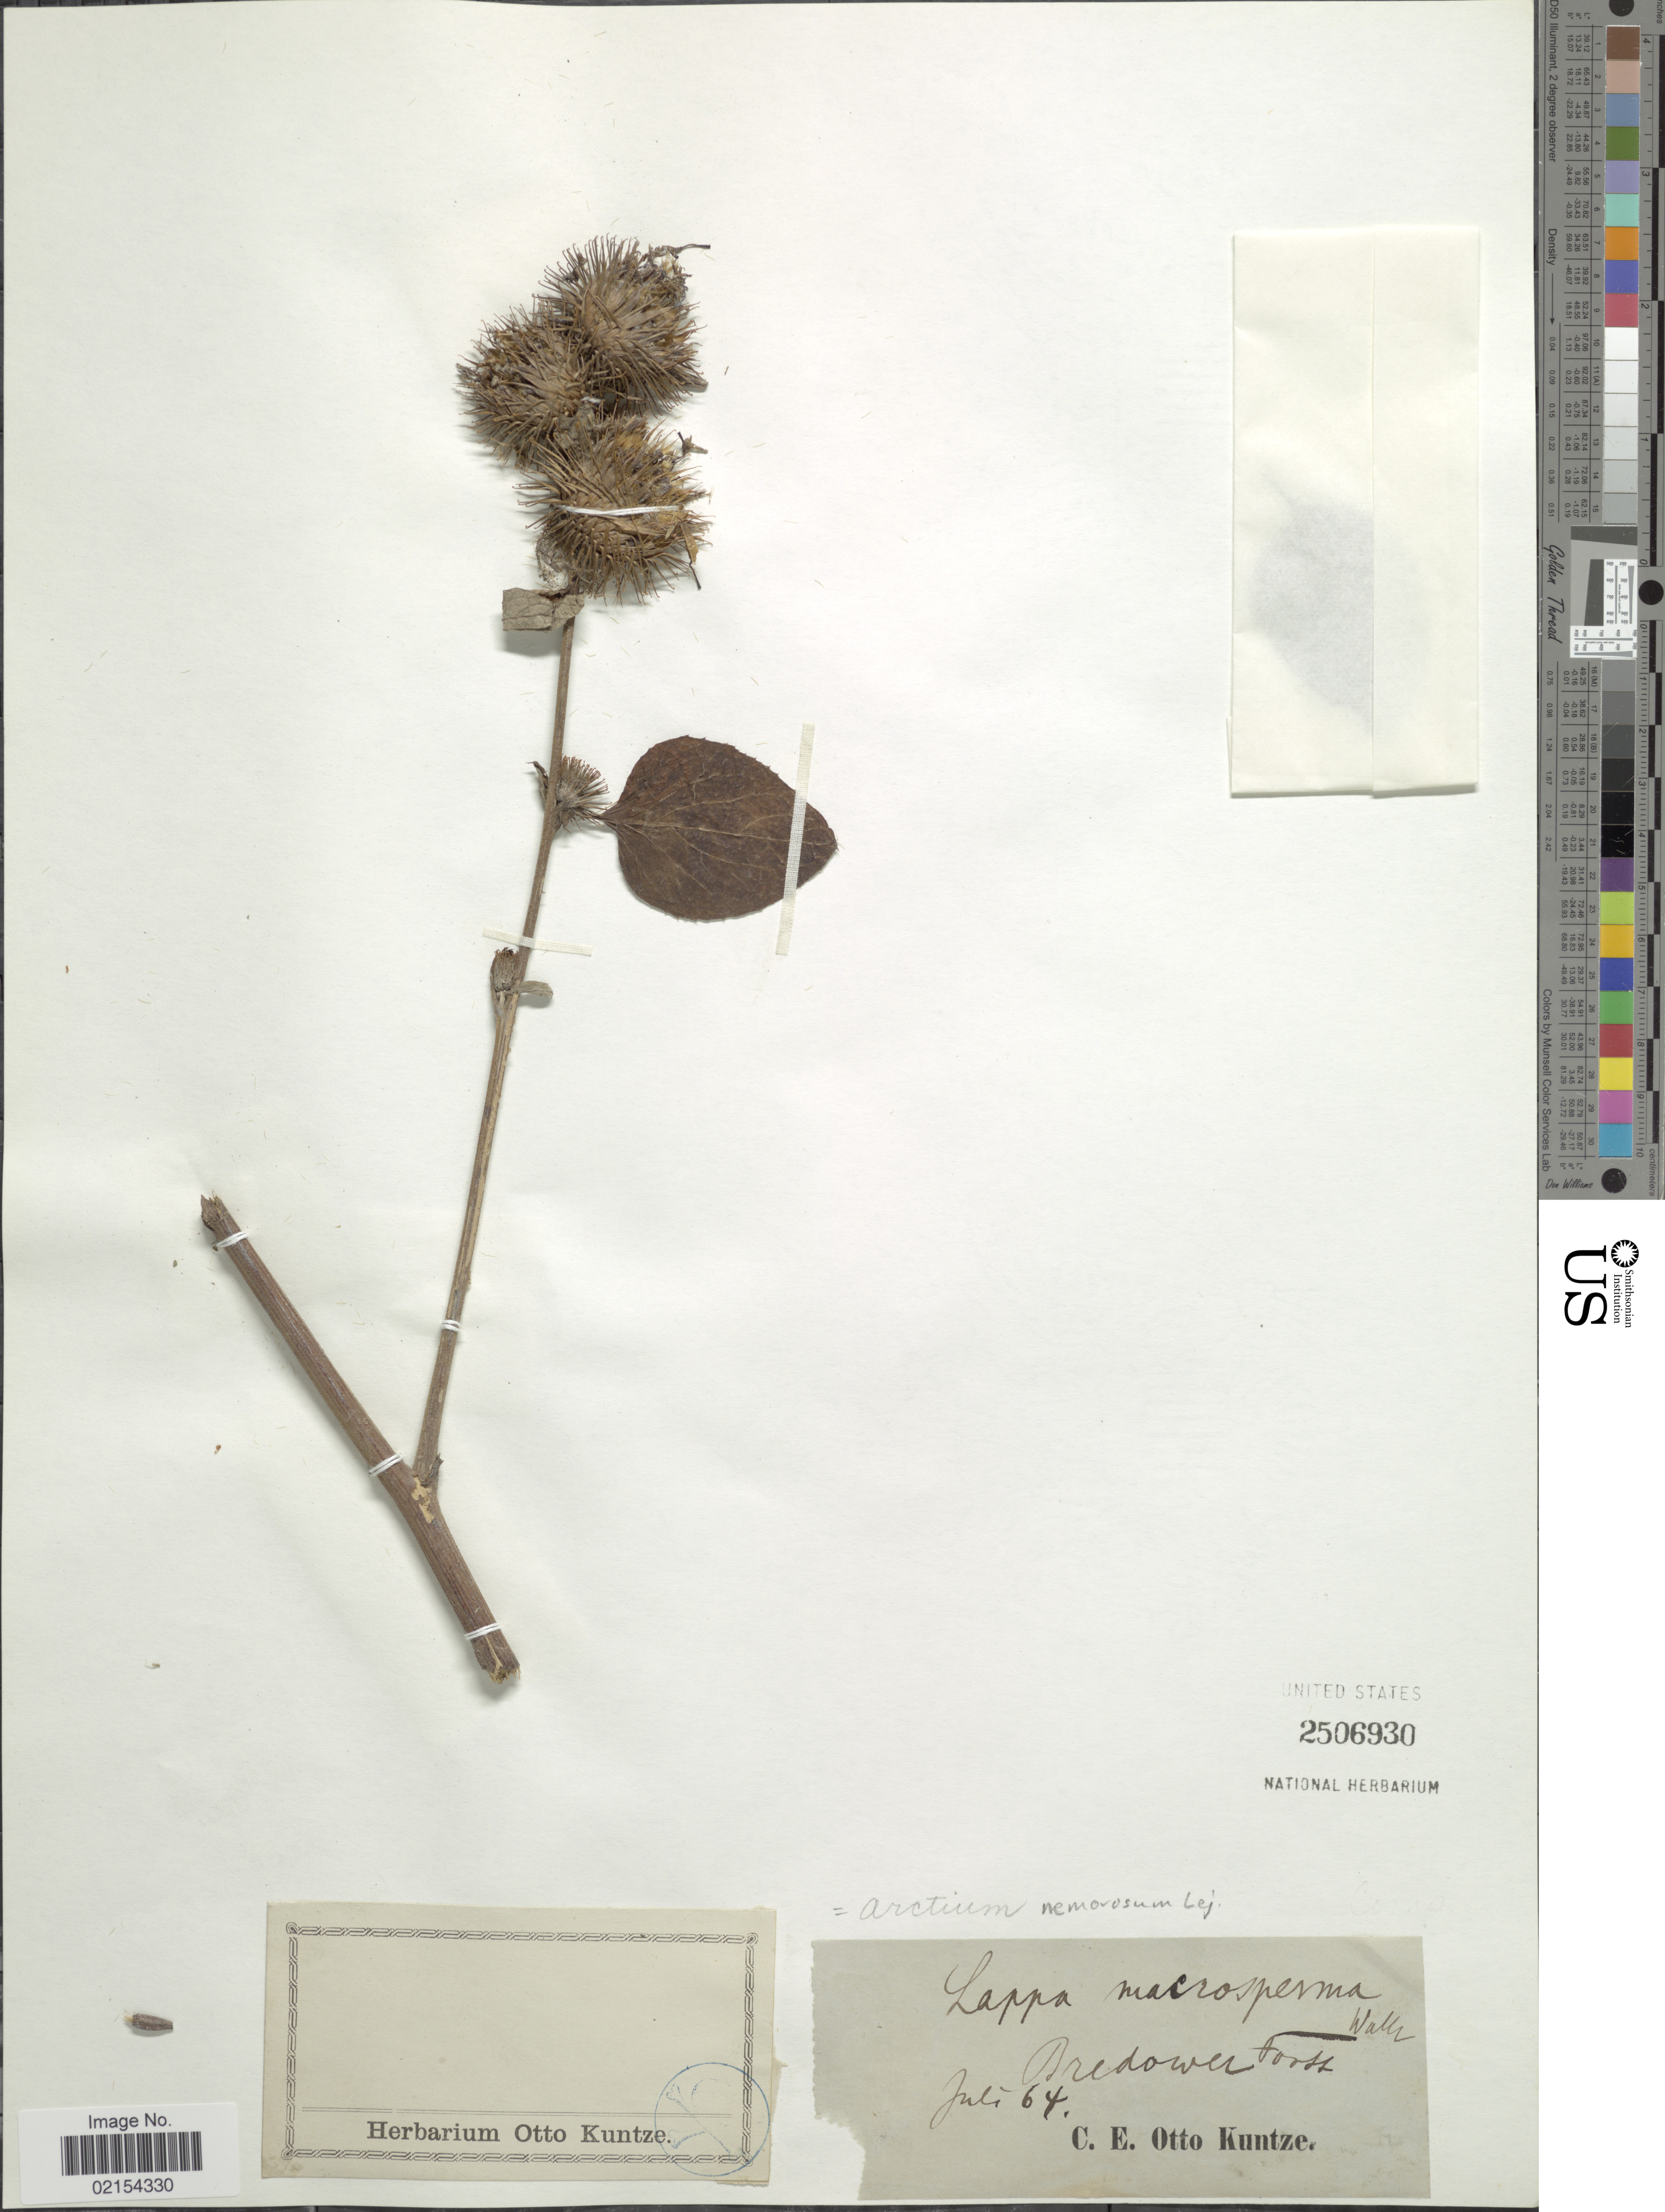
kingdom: Plantae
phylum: Tracheophyta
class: Magnoliopsida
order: Asterales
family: Asteraceae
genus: Arctium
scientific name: Arctium nemorosum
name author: Lej.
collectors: C.E.O. Kuntze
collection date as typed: Transcribed d/m/y: /7/64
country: Germany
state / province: Berlin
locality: Bredower Forst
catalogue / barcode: US 2506930